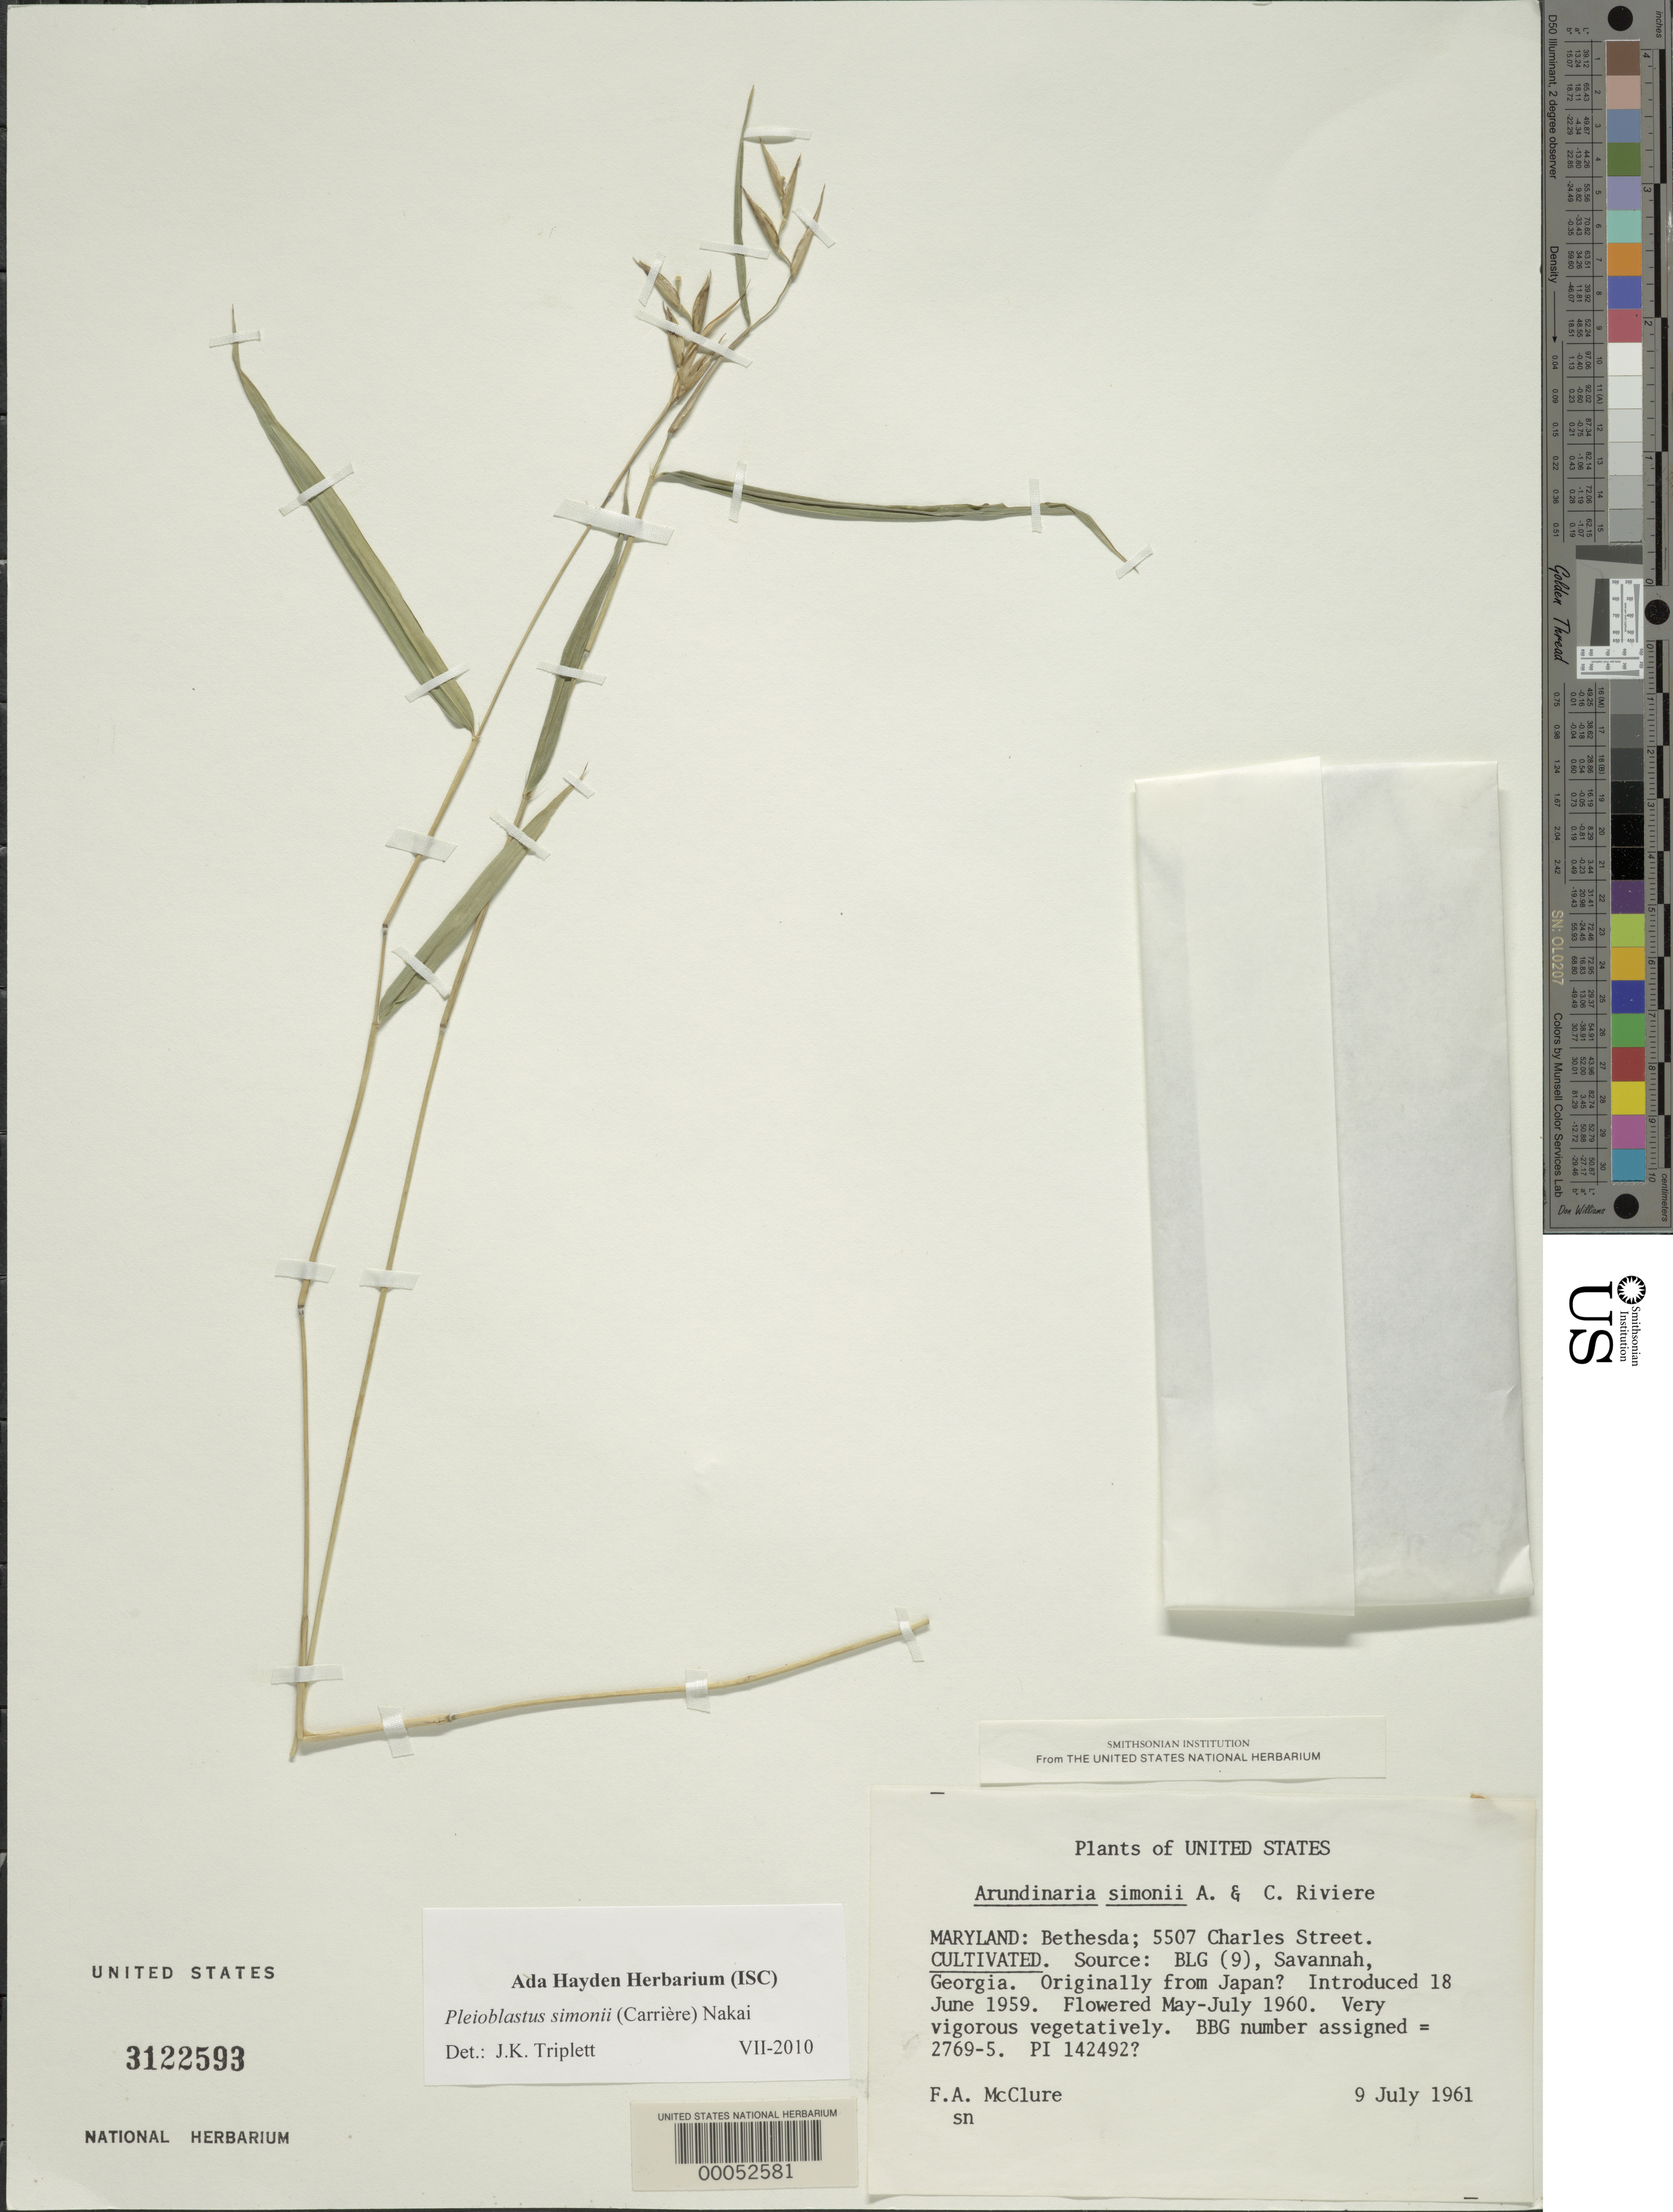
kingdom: Plantae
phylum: Tracheophyta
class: Liliopsida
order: Poales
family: Poaceae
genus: Pleioblastus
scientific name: Pleioblastus simonii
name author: (Carrière) Nakai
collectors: F. A. McClure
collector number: BBG 2769-5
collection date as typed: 09 Jul 1961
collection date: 1961-07-09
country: United States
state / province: Maryland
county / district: Montgomery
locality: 5507 Charles Street, Bethesda (McClure's garden)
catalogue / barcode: US 3122593